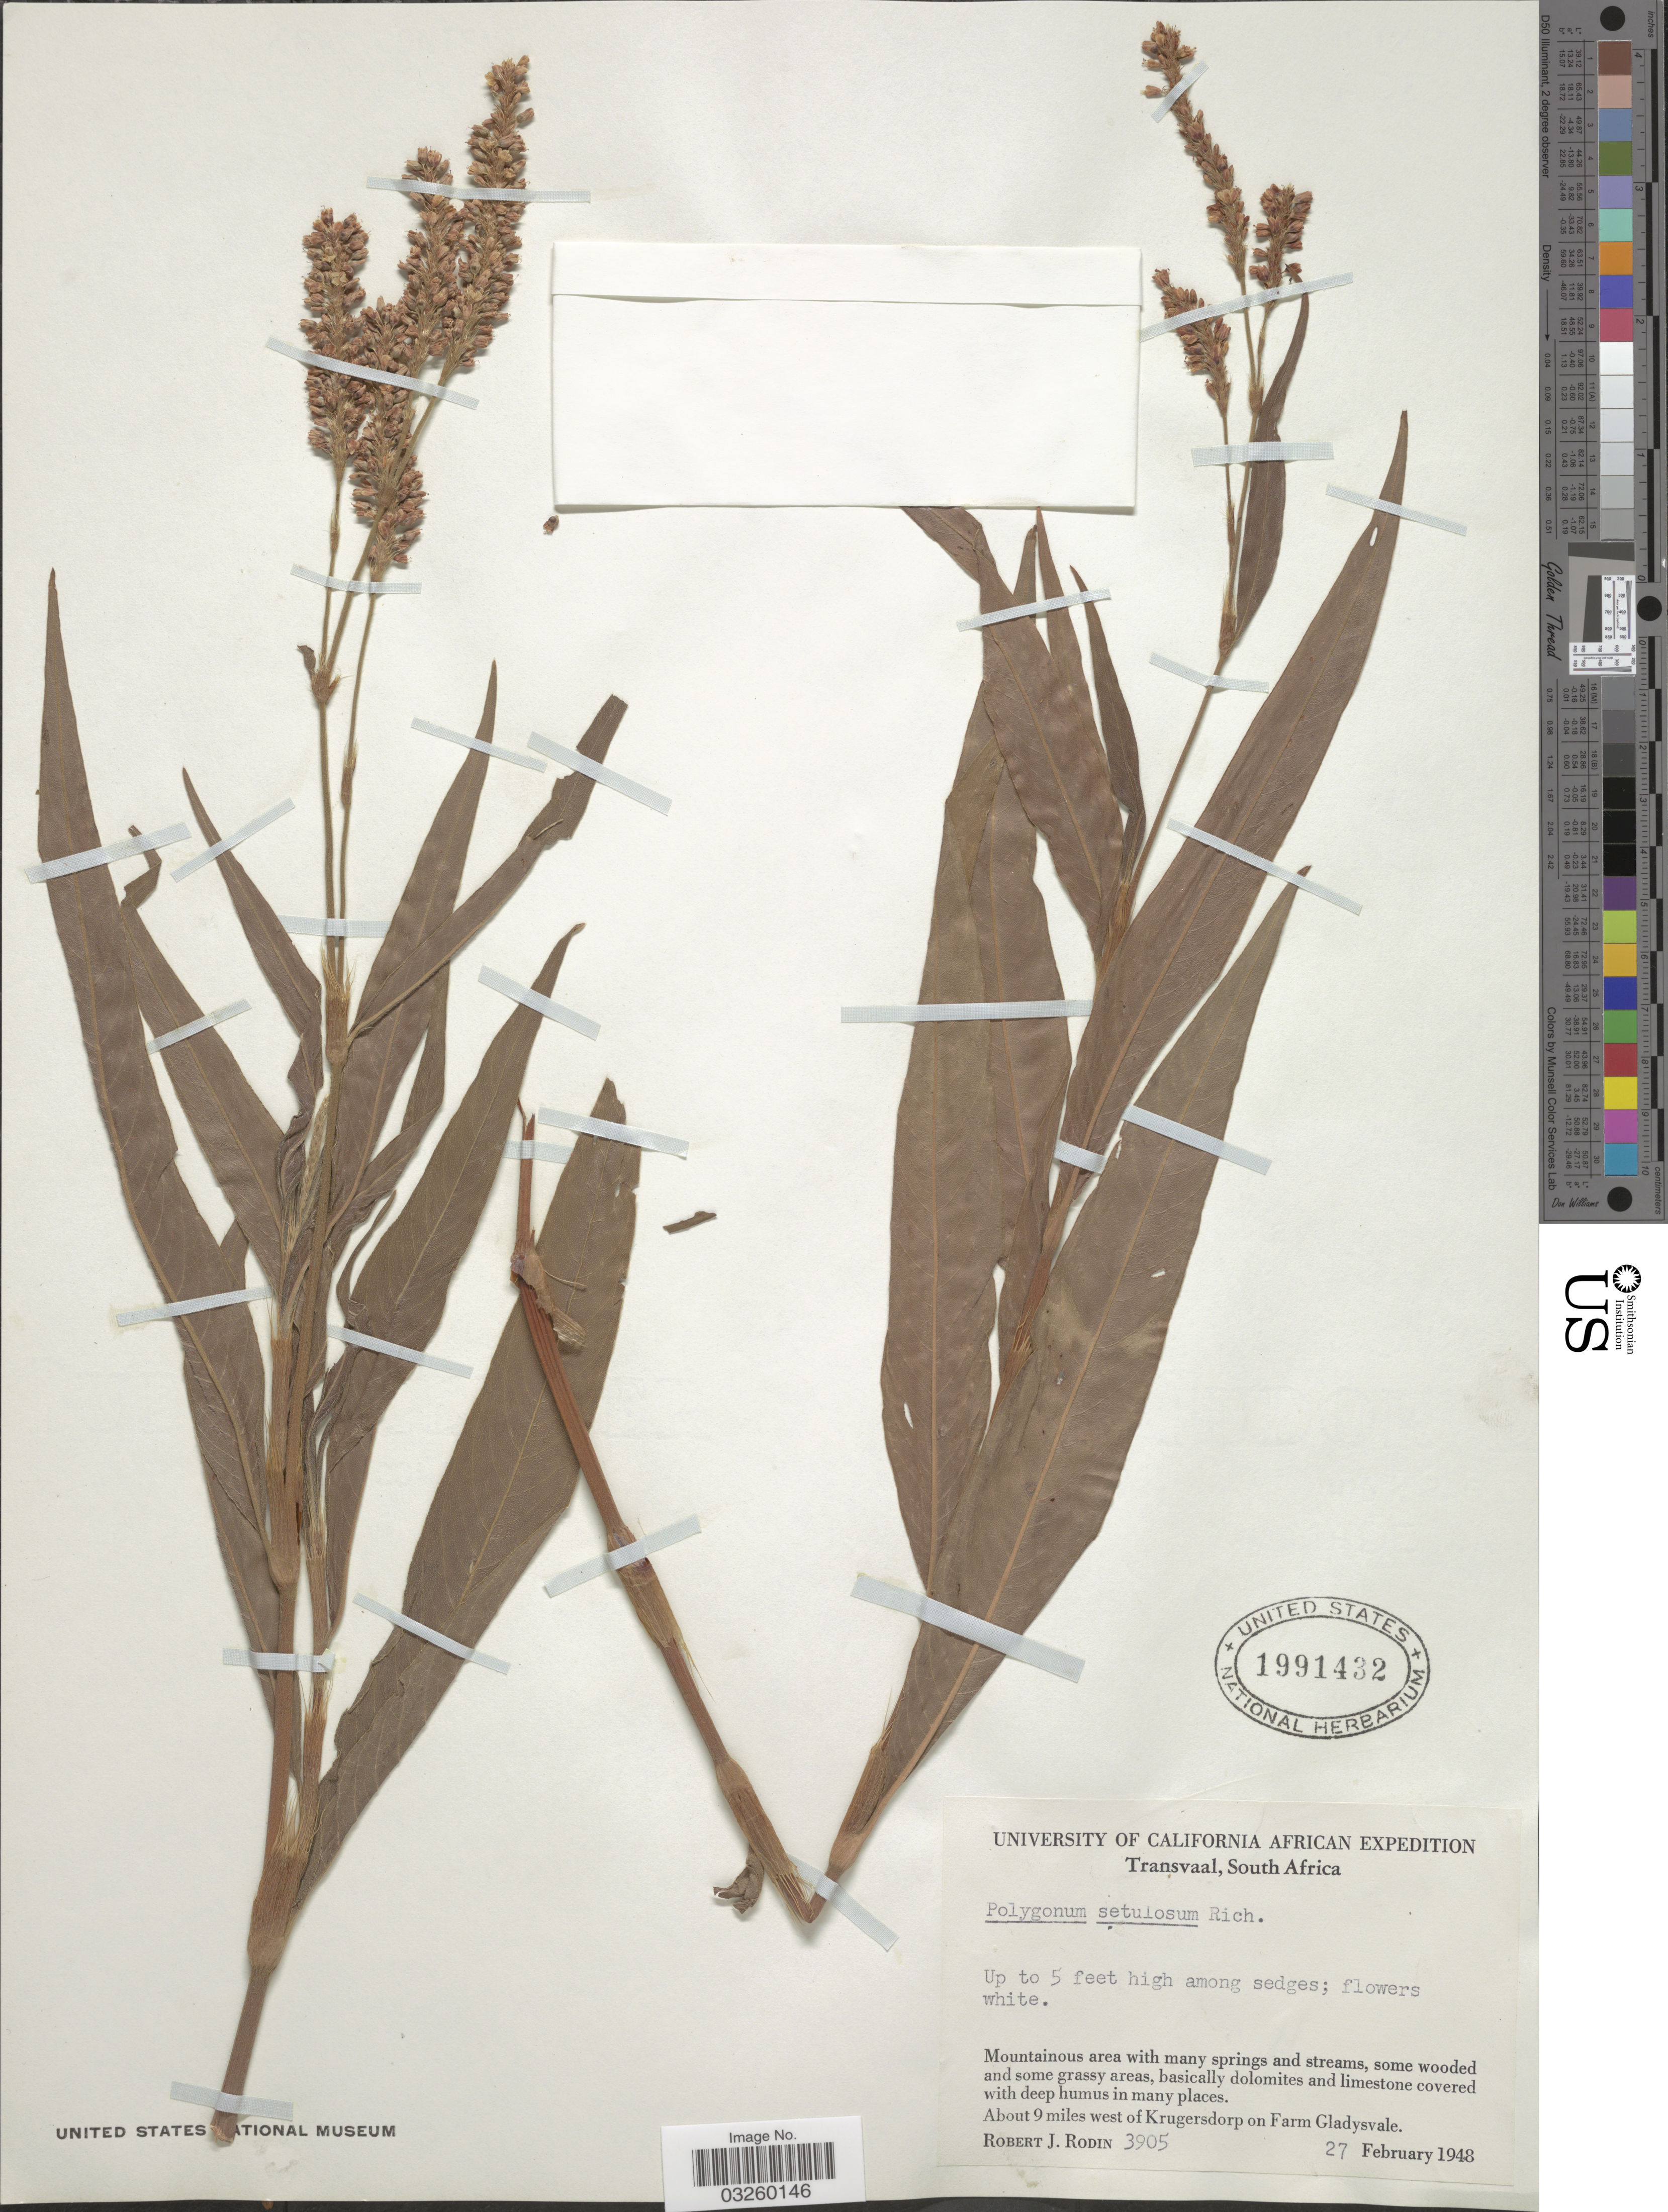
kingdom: Plantae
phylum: Tracheophyta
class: Magnoliopsida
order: Caryophyllales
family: Polygonaceae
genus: Polygonum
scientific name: Polygonum setulosum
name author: A. Rich.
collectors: R. J. Rodin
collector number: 3905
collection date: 1948-02-27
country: South Africa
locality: Transvaal. About 9 miles west of Krugersdorp on Farm Gladysvale.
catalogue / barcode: US 1991432